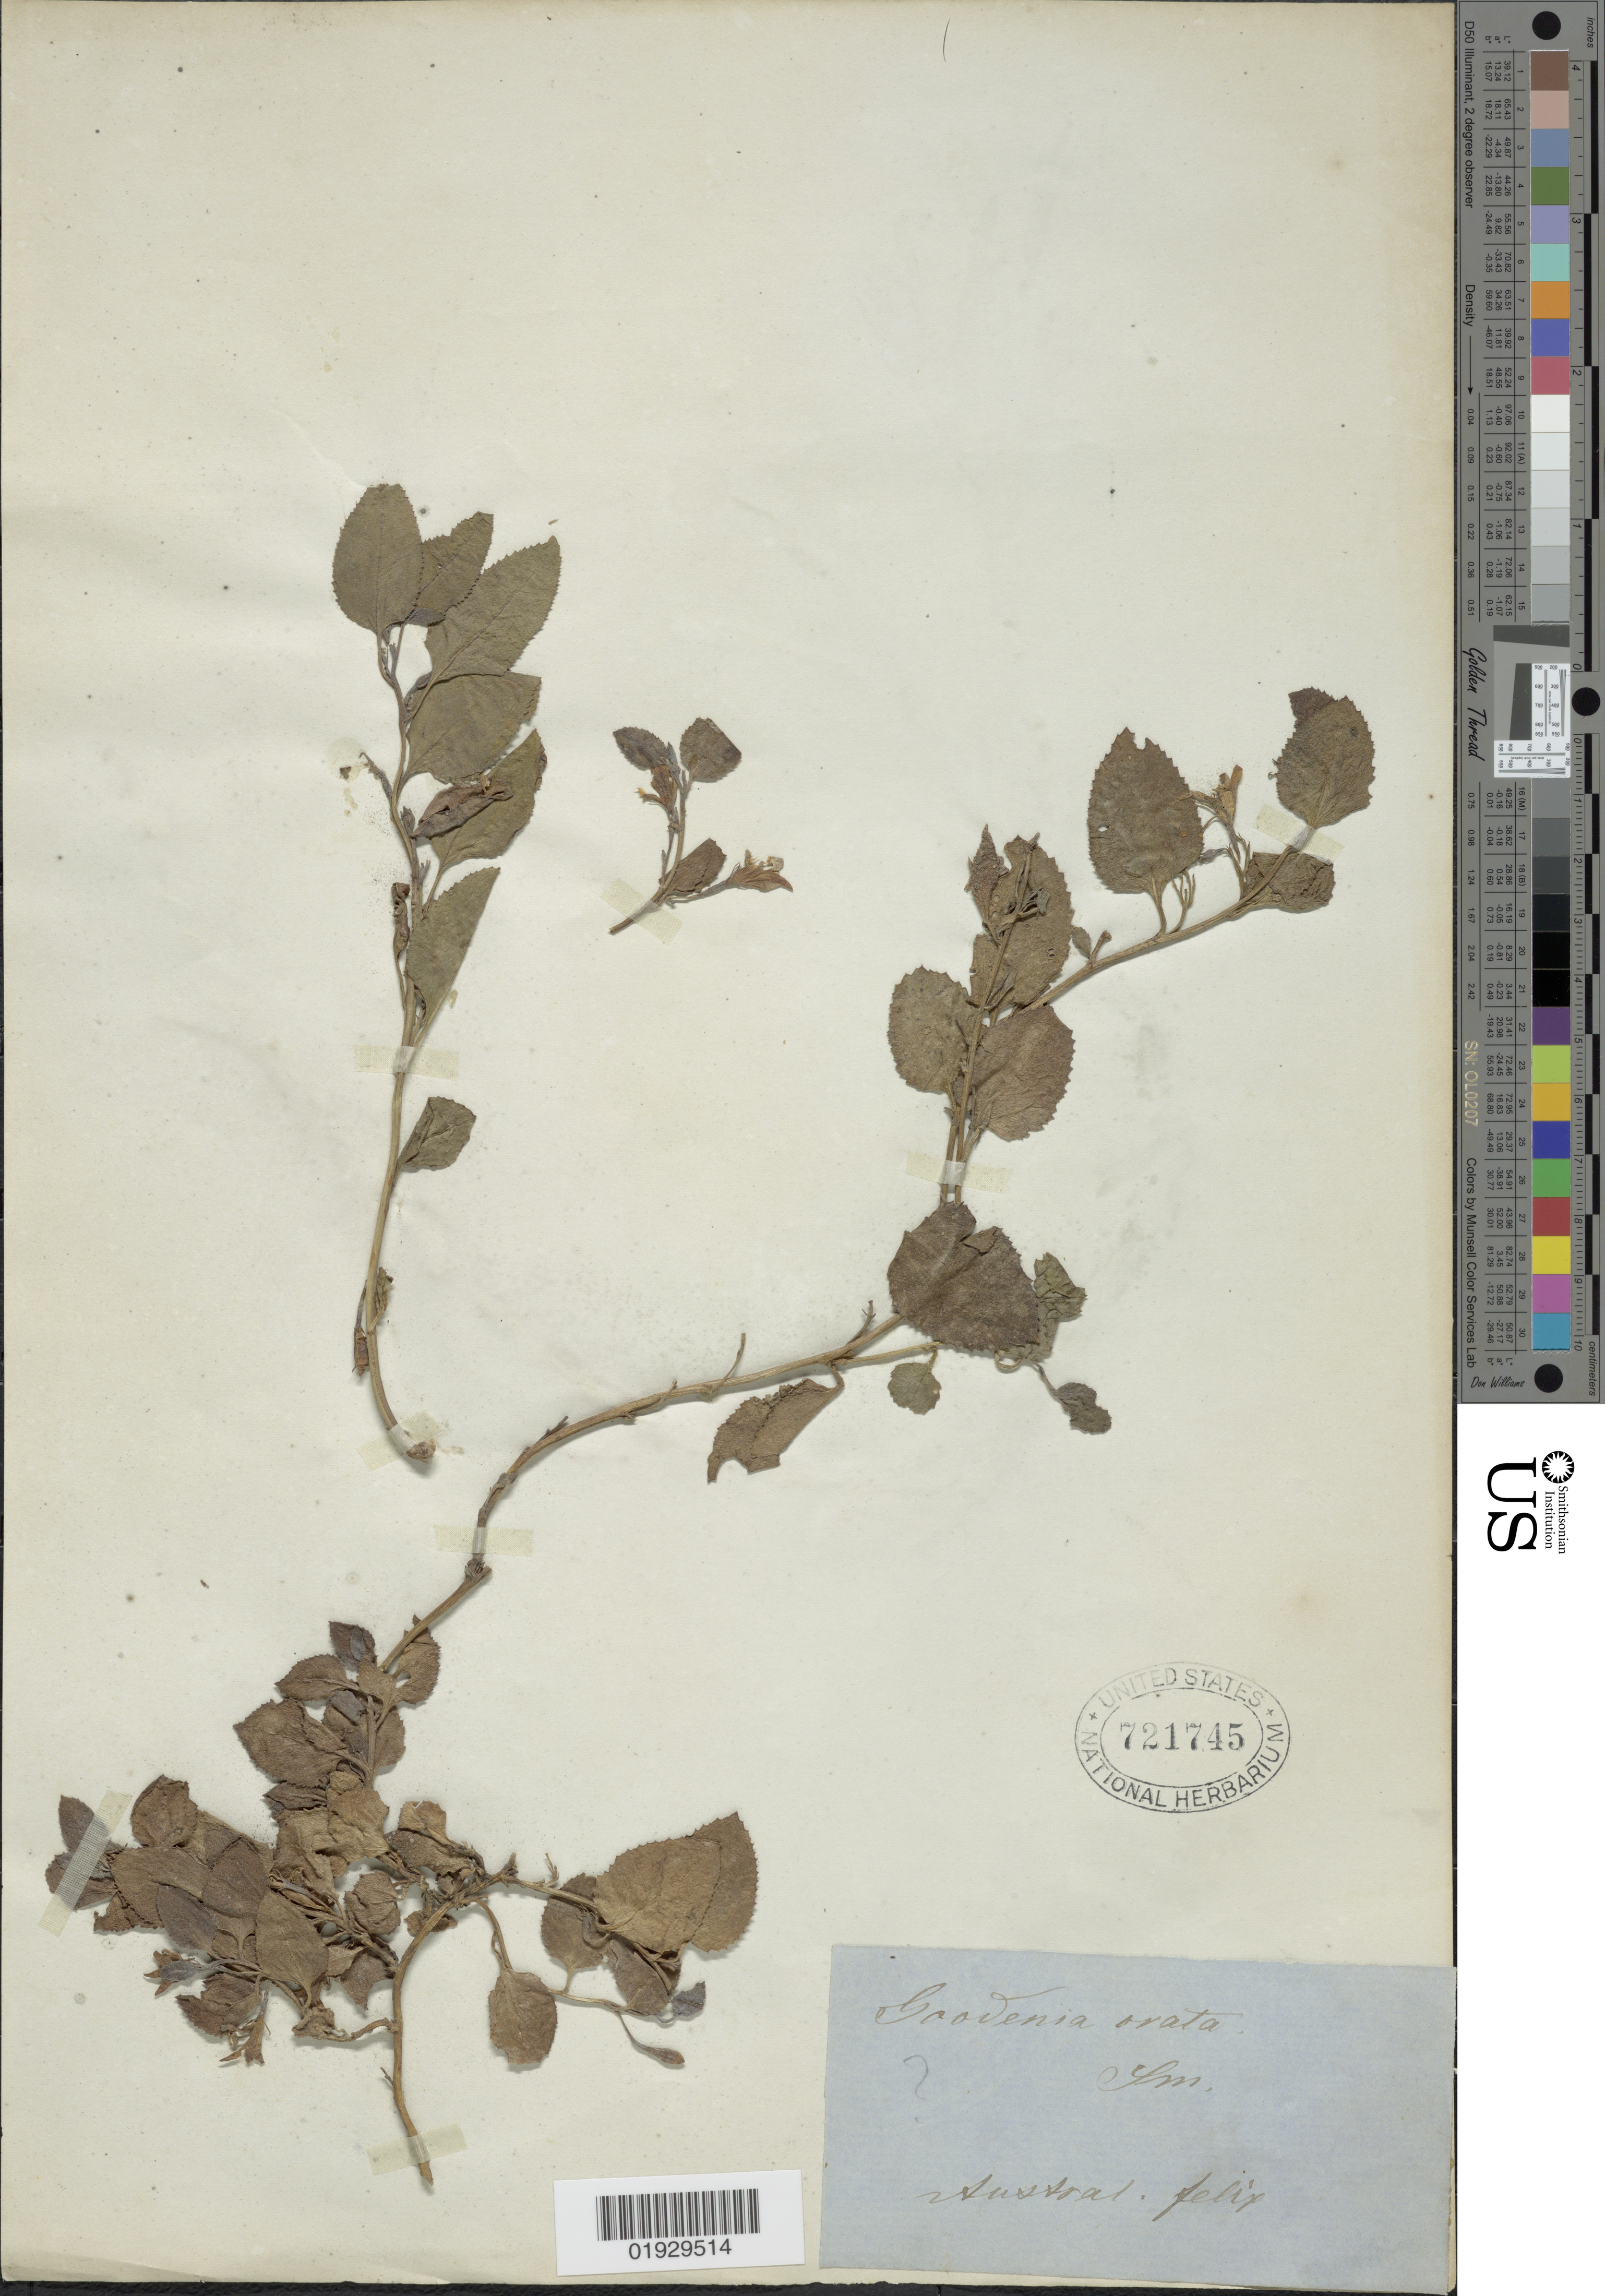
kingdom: Plantae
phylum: Tracheophyta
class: Magnoliopsida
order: Asterales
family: Goodeniaceae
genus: Goodenia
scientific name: Goodenia ovata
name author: Sm.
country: Australia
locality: Austral. Felix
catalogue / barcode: US 721745